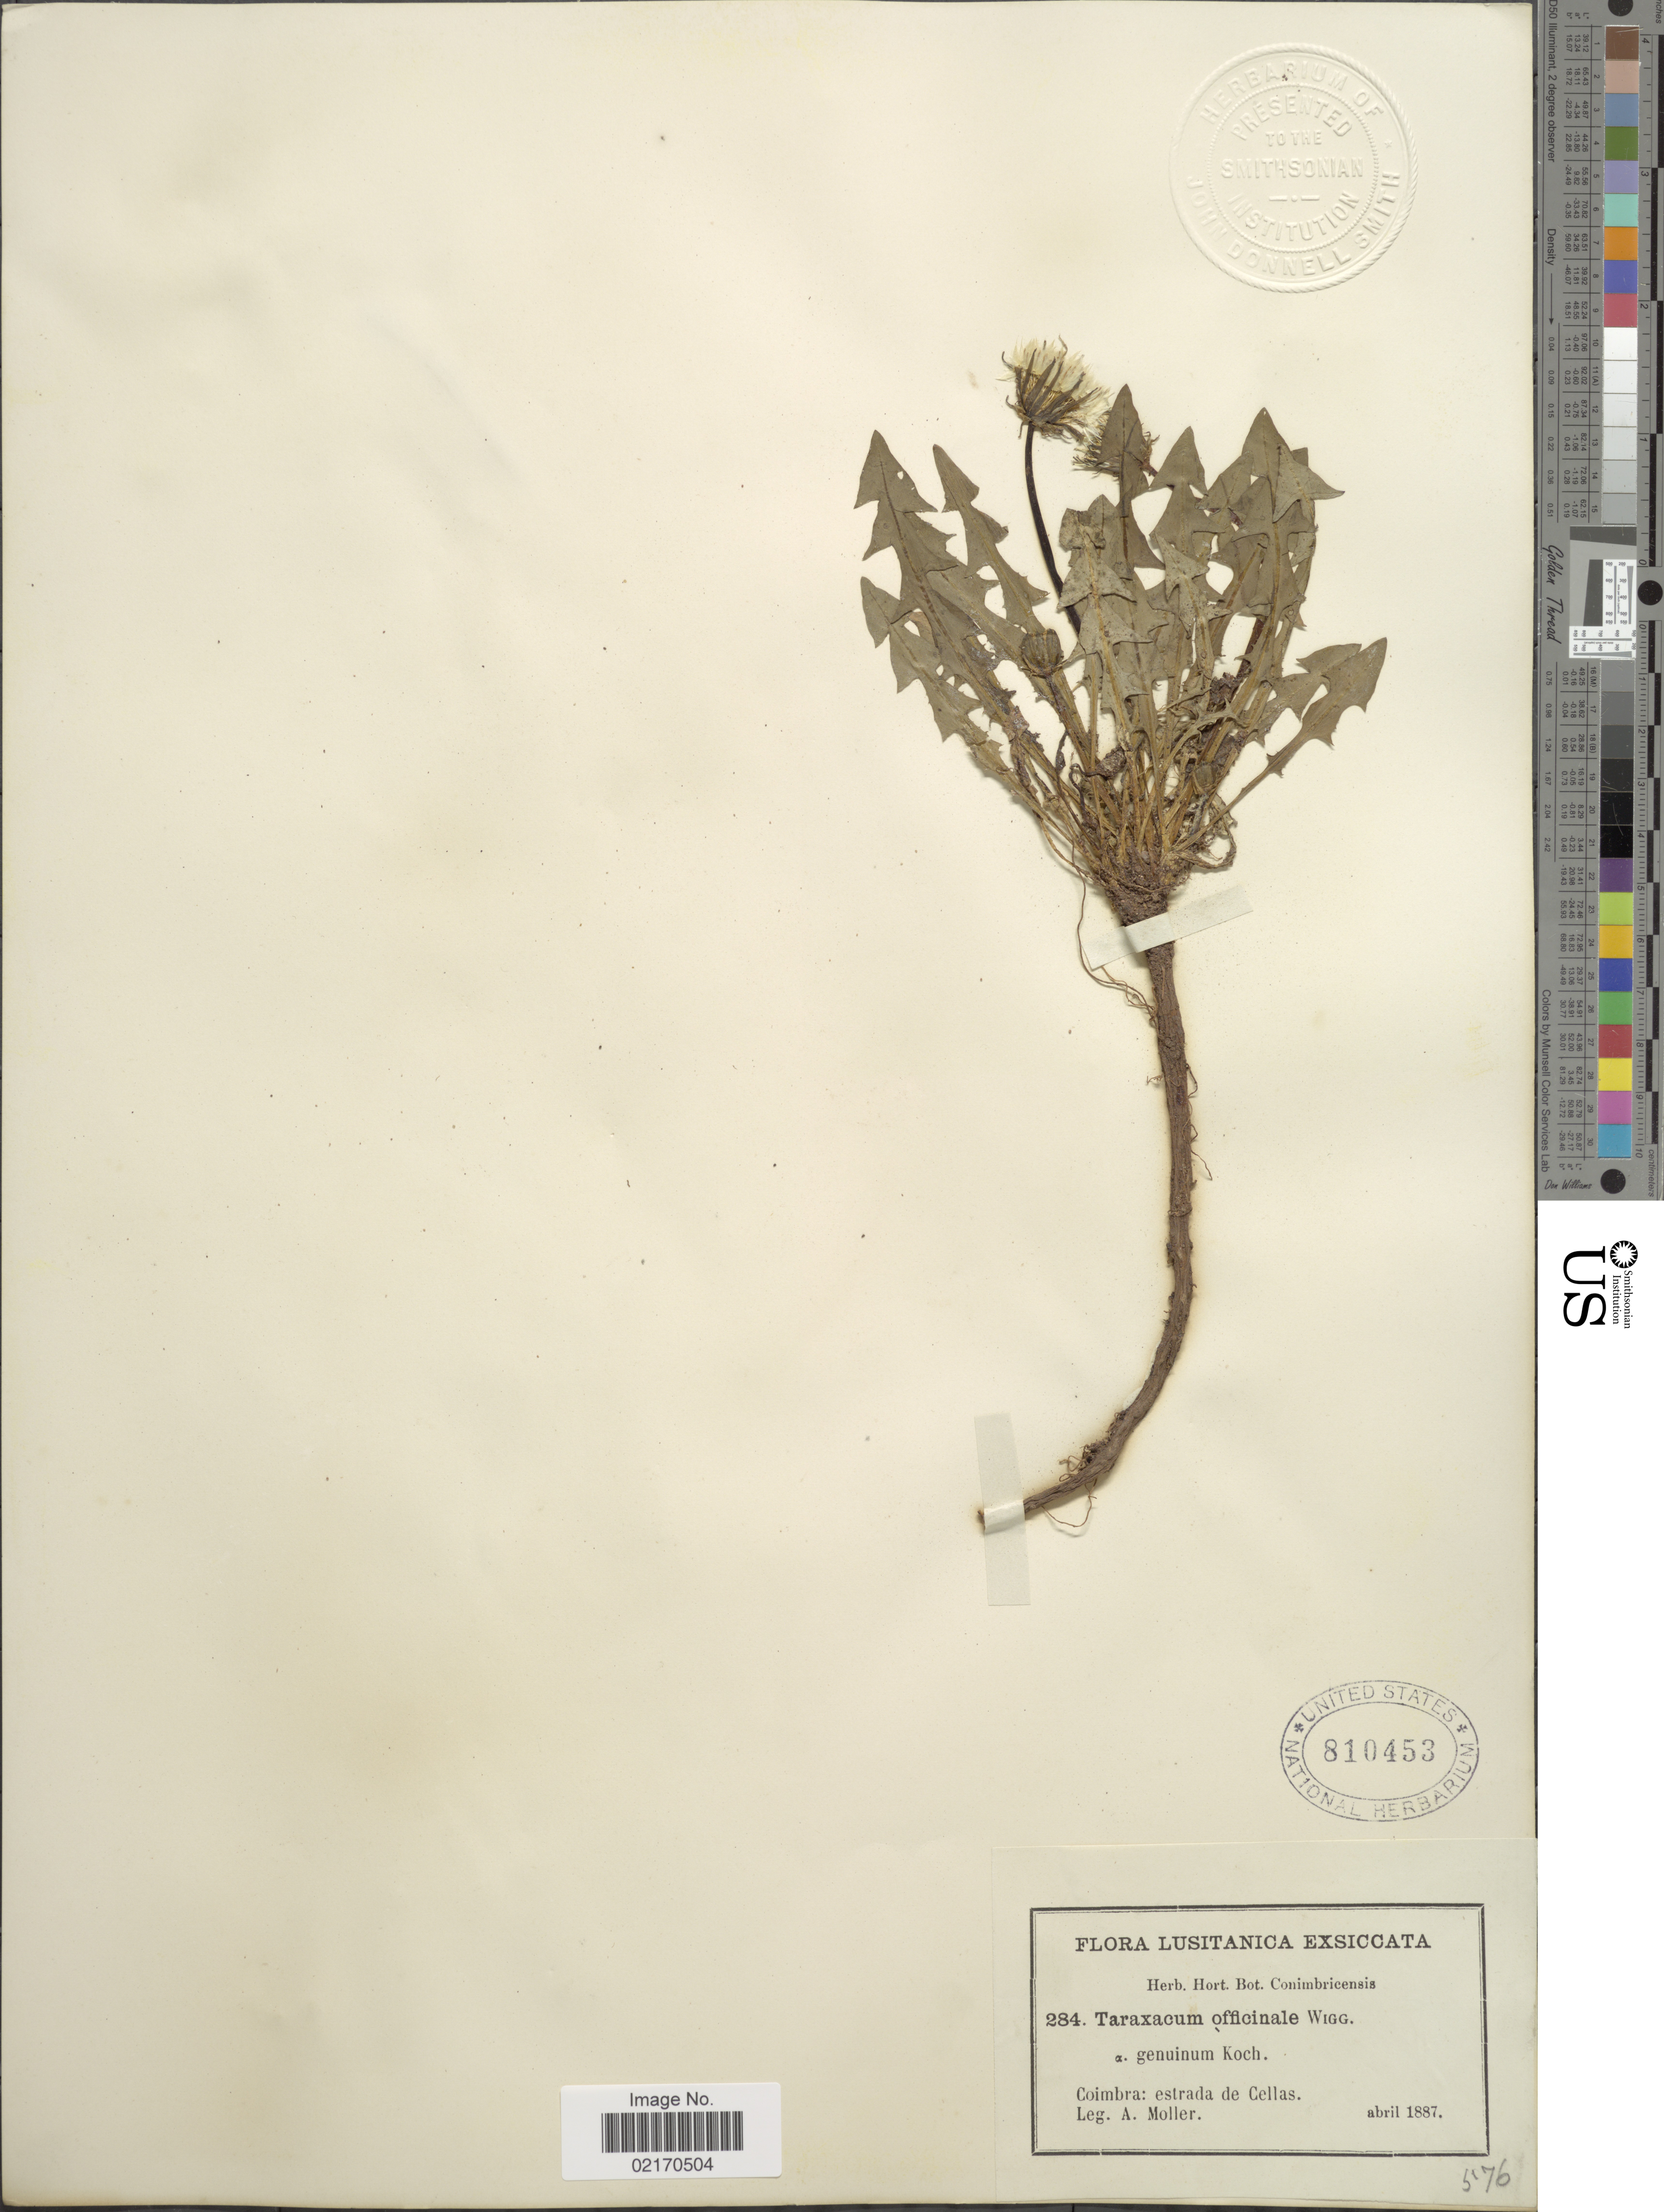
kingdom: Plantae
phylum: Tracheophyta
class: Magnoliopsida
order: Asterales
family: Asteraceae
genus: Taraxacum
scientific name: Taraxacum officinale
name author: G.H. Weber ex F.H. Wigg.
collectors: A. Moller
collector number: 284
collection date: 1887-04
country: Portugal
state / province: Coimbra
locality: Lusitanica, estrada de Cellas.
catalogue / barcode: US 810453